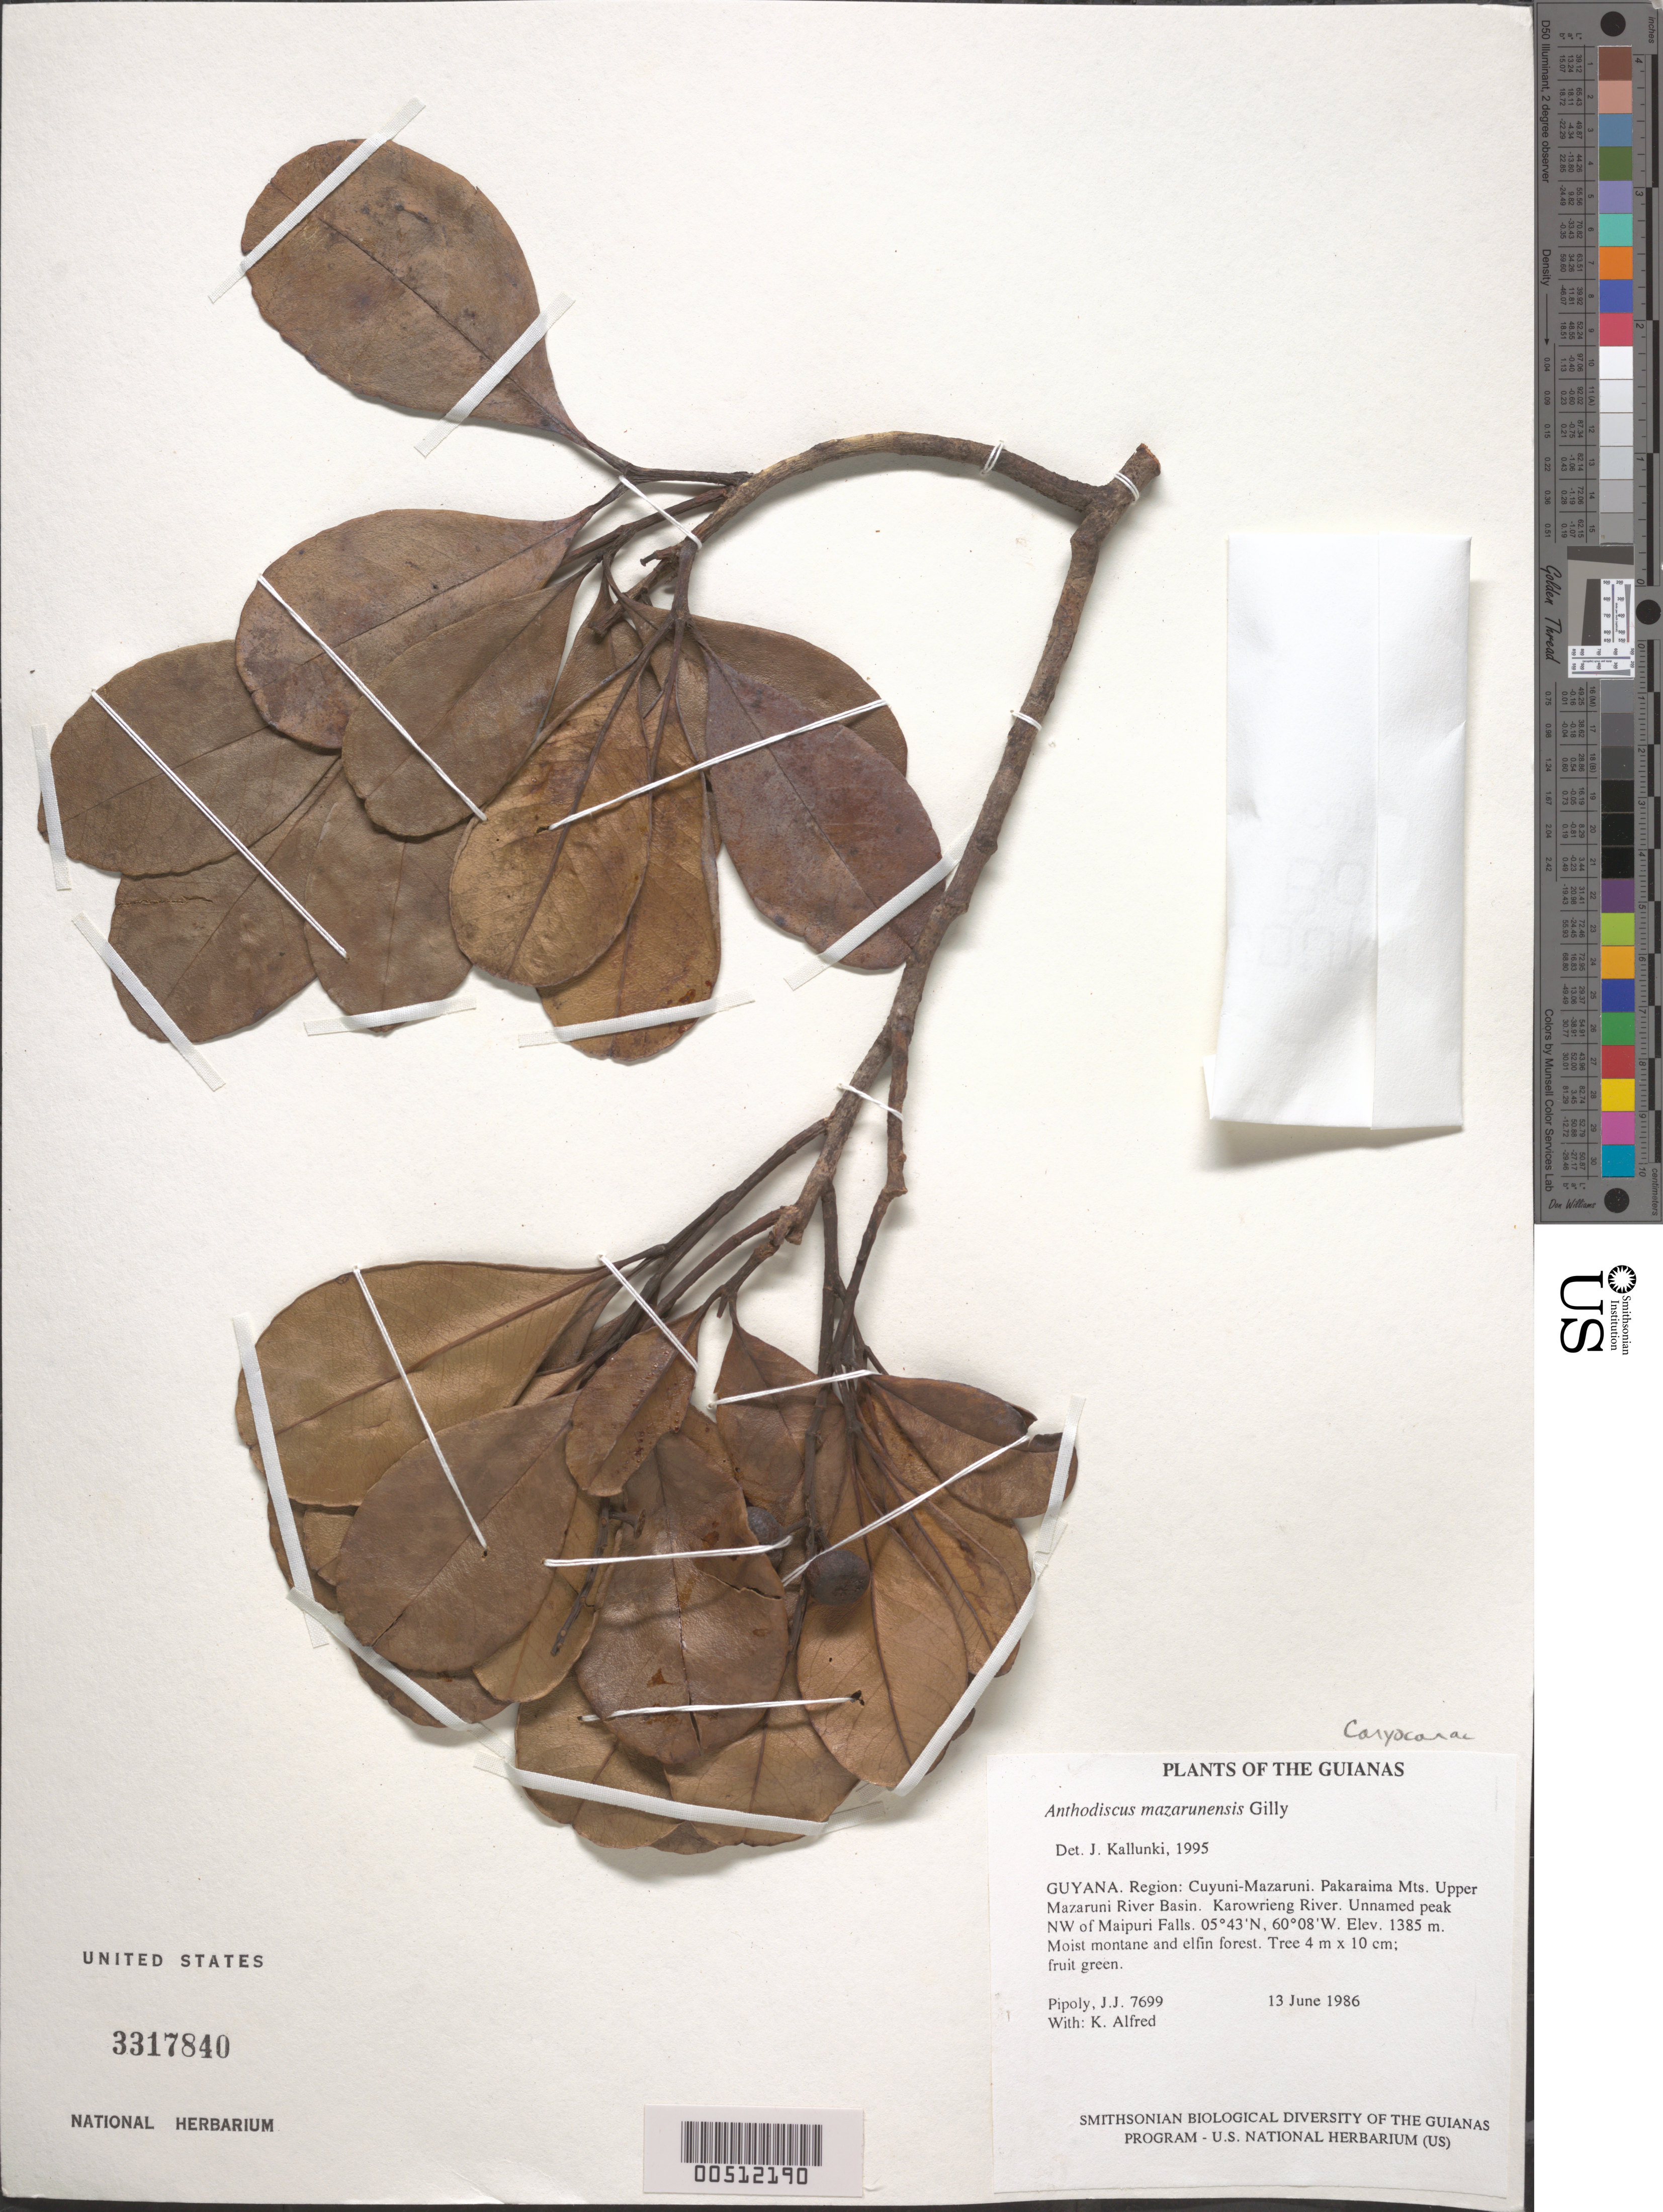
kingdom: Plantae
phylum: Tracheophyta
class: Magnoliopsida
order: Malpighiales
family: Caryocaraceae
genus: Anthodiscus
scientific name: Anthodiscus mazarunensis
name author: Gilly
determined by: Kallunki, Jacquelyn A.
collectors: J. J. Pipoly & K. Alfred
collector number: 7699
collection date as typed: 13 June 1986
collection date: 1986-06-13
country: Guyana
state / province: Cuyuni-Mazaruni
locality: Pakaraima Mts. Upper Mazaruni River Basin. Karowrieng River. Unnamed peak NW of Maipuri Falls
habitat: Moist montane and elfin forest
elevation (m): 1385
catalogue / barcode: US 3317840